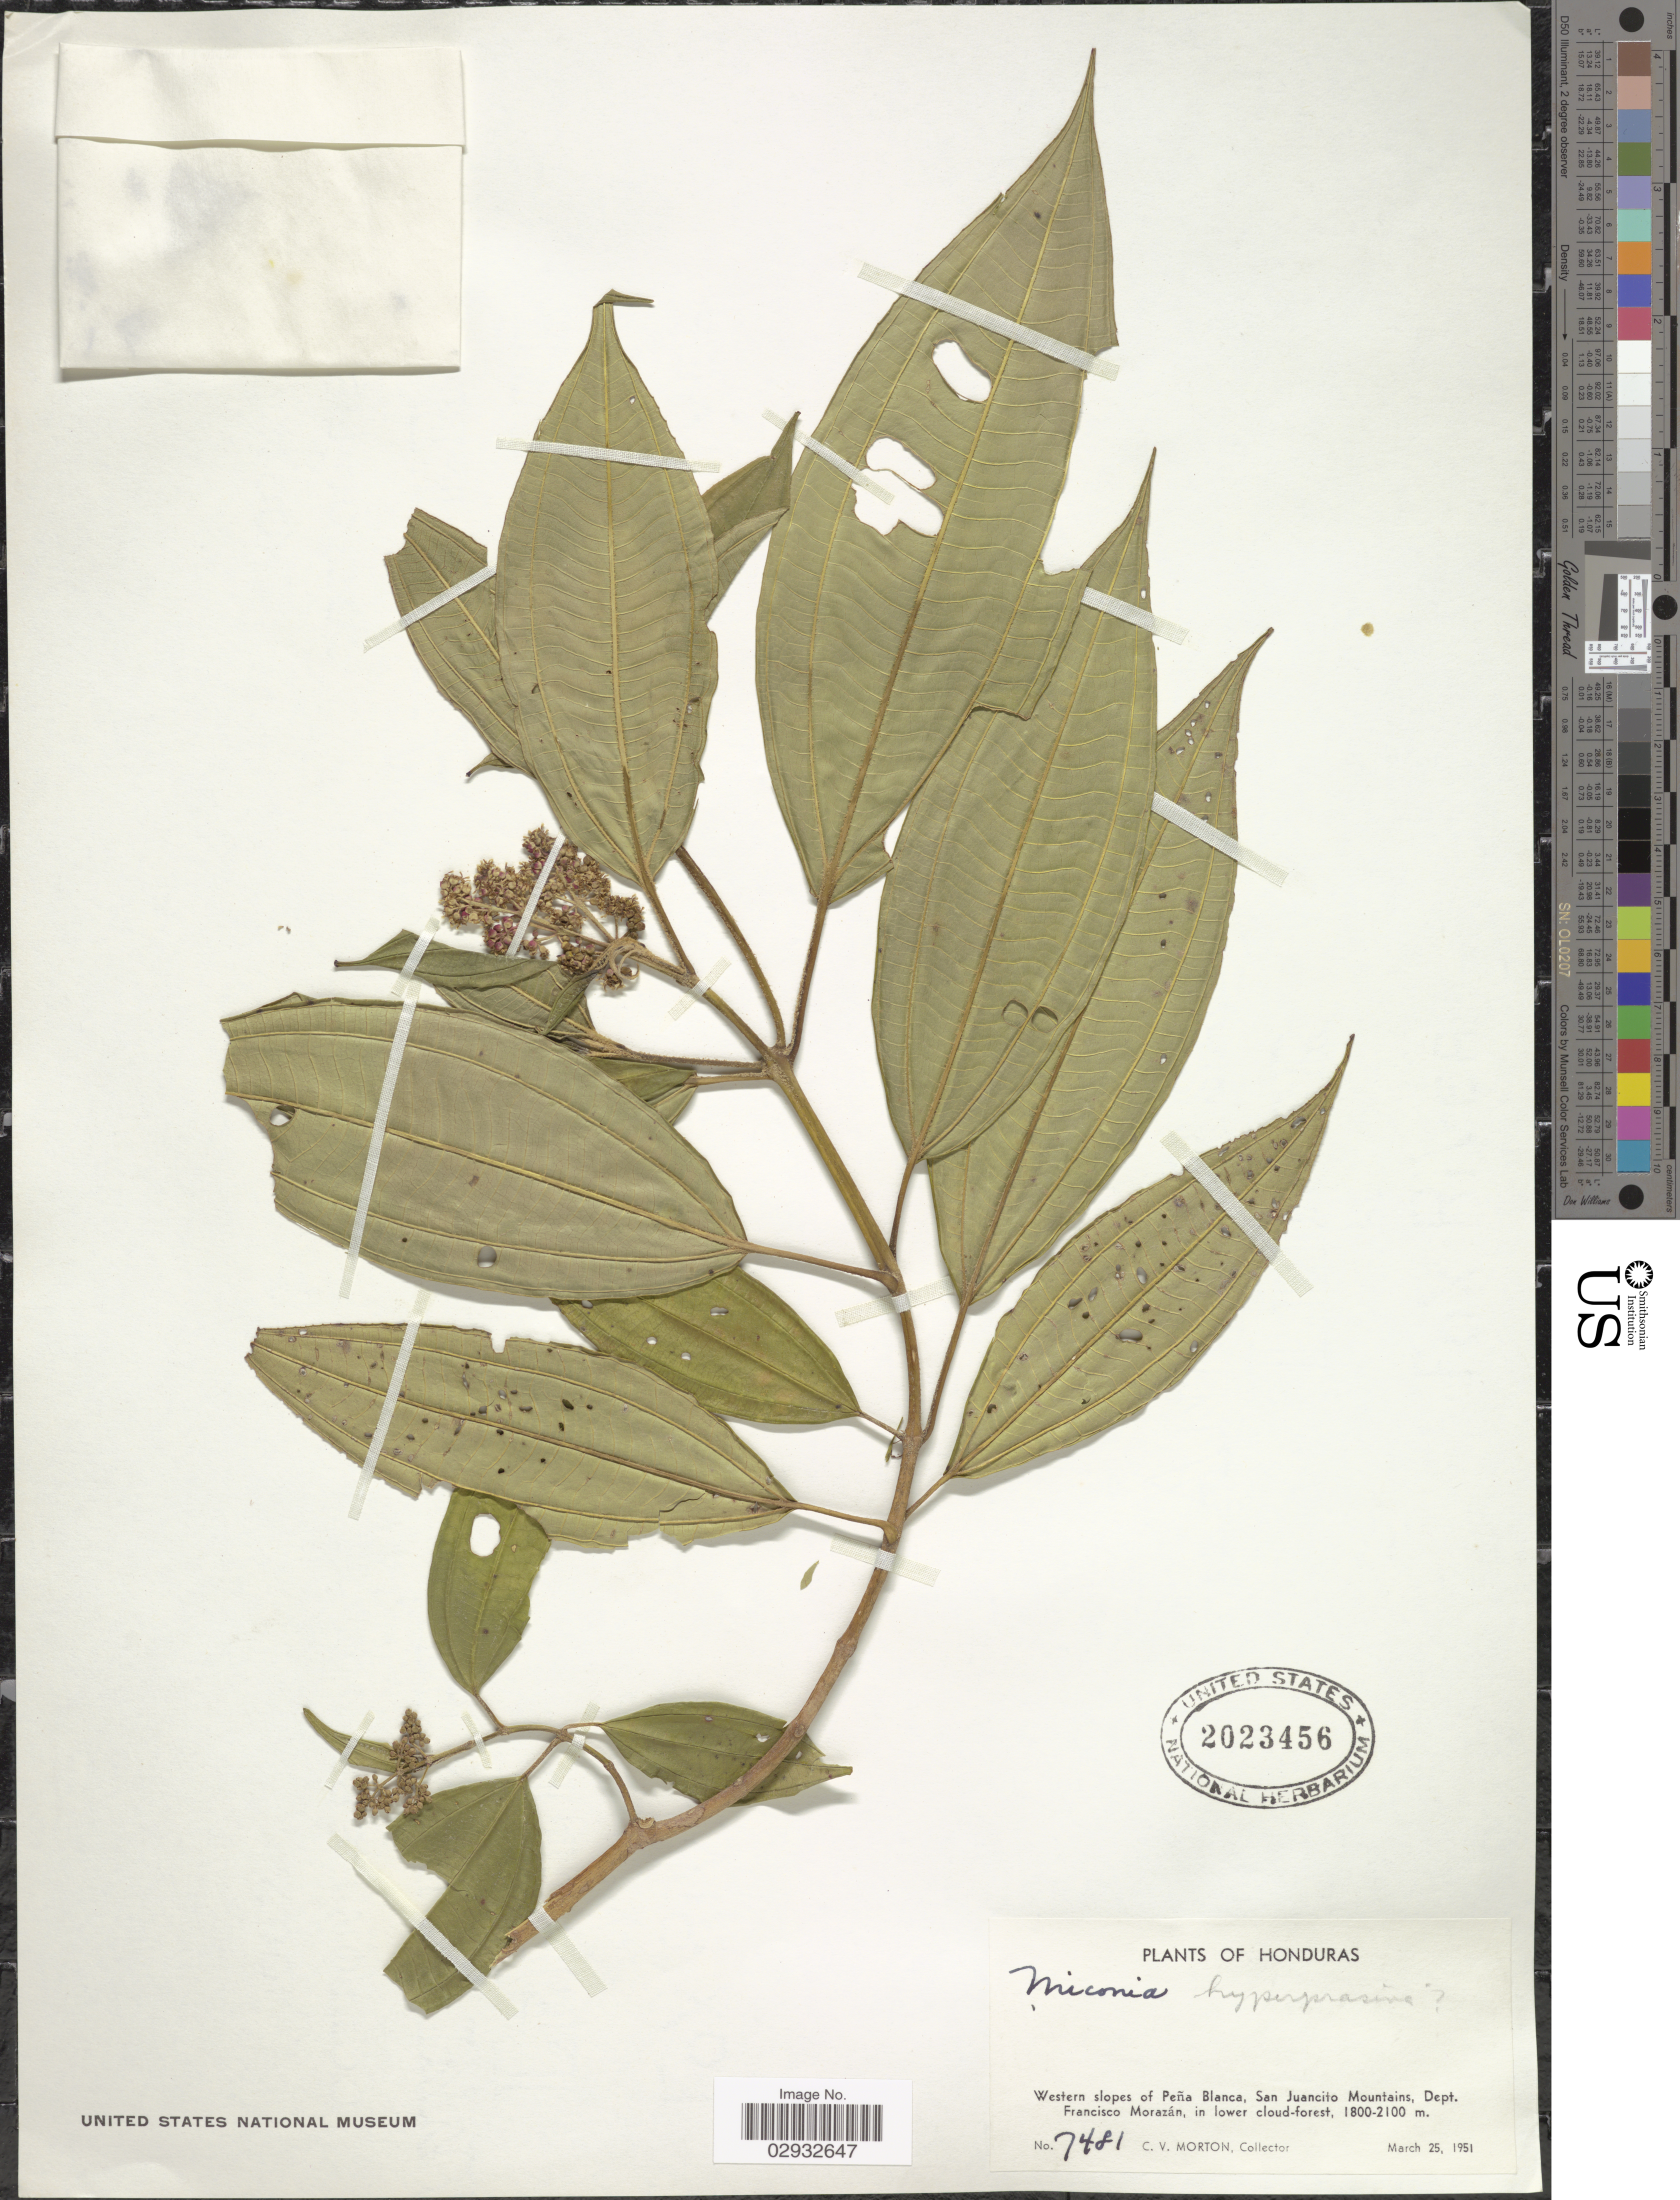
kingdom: Plantae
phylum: Tracheophyta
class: Magnoliopsida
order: Myrtales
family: Melastomataceae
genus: Miconia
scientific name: Miconia glaberrima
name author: (Schltdl.) Naudin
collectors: C. V. Morton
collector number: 7481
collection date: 1951-03-25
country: Honduras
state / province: Fco. Morazán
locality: Western slopes of Peña Blanca, San Juancito Mountains, Dept. Francisco Morazán.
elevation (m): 1800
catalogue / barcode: US 2023456